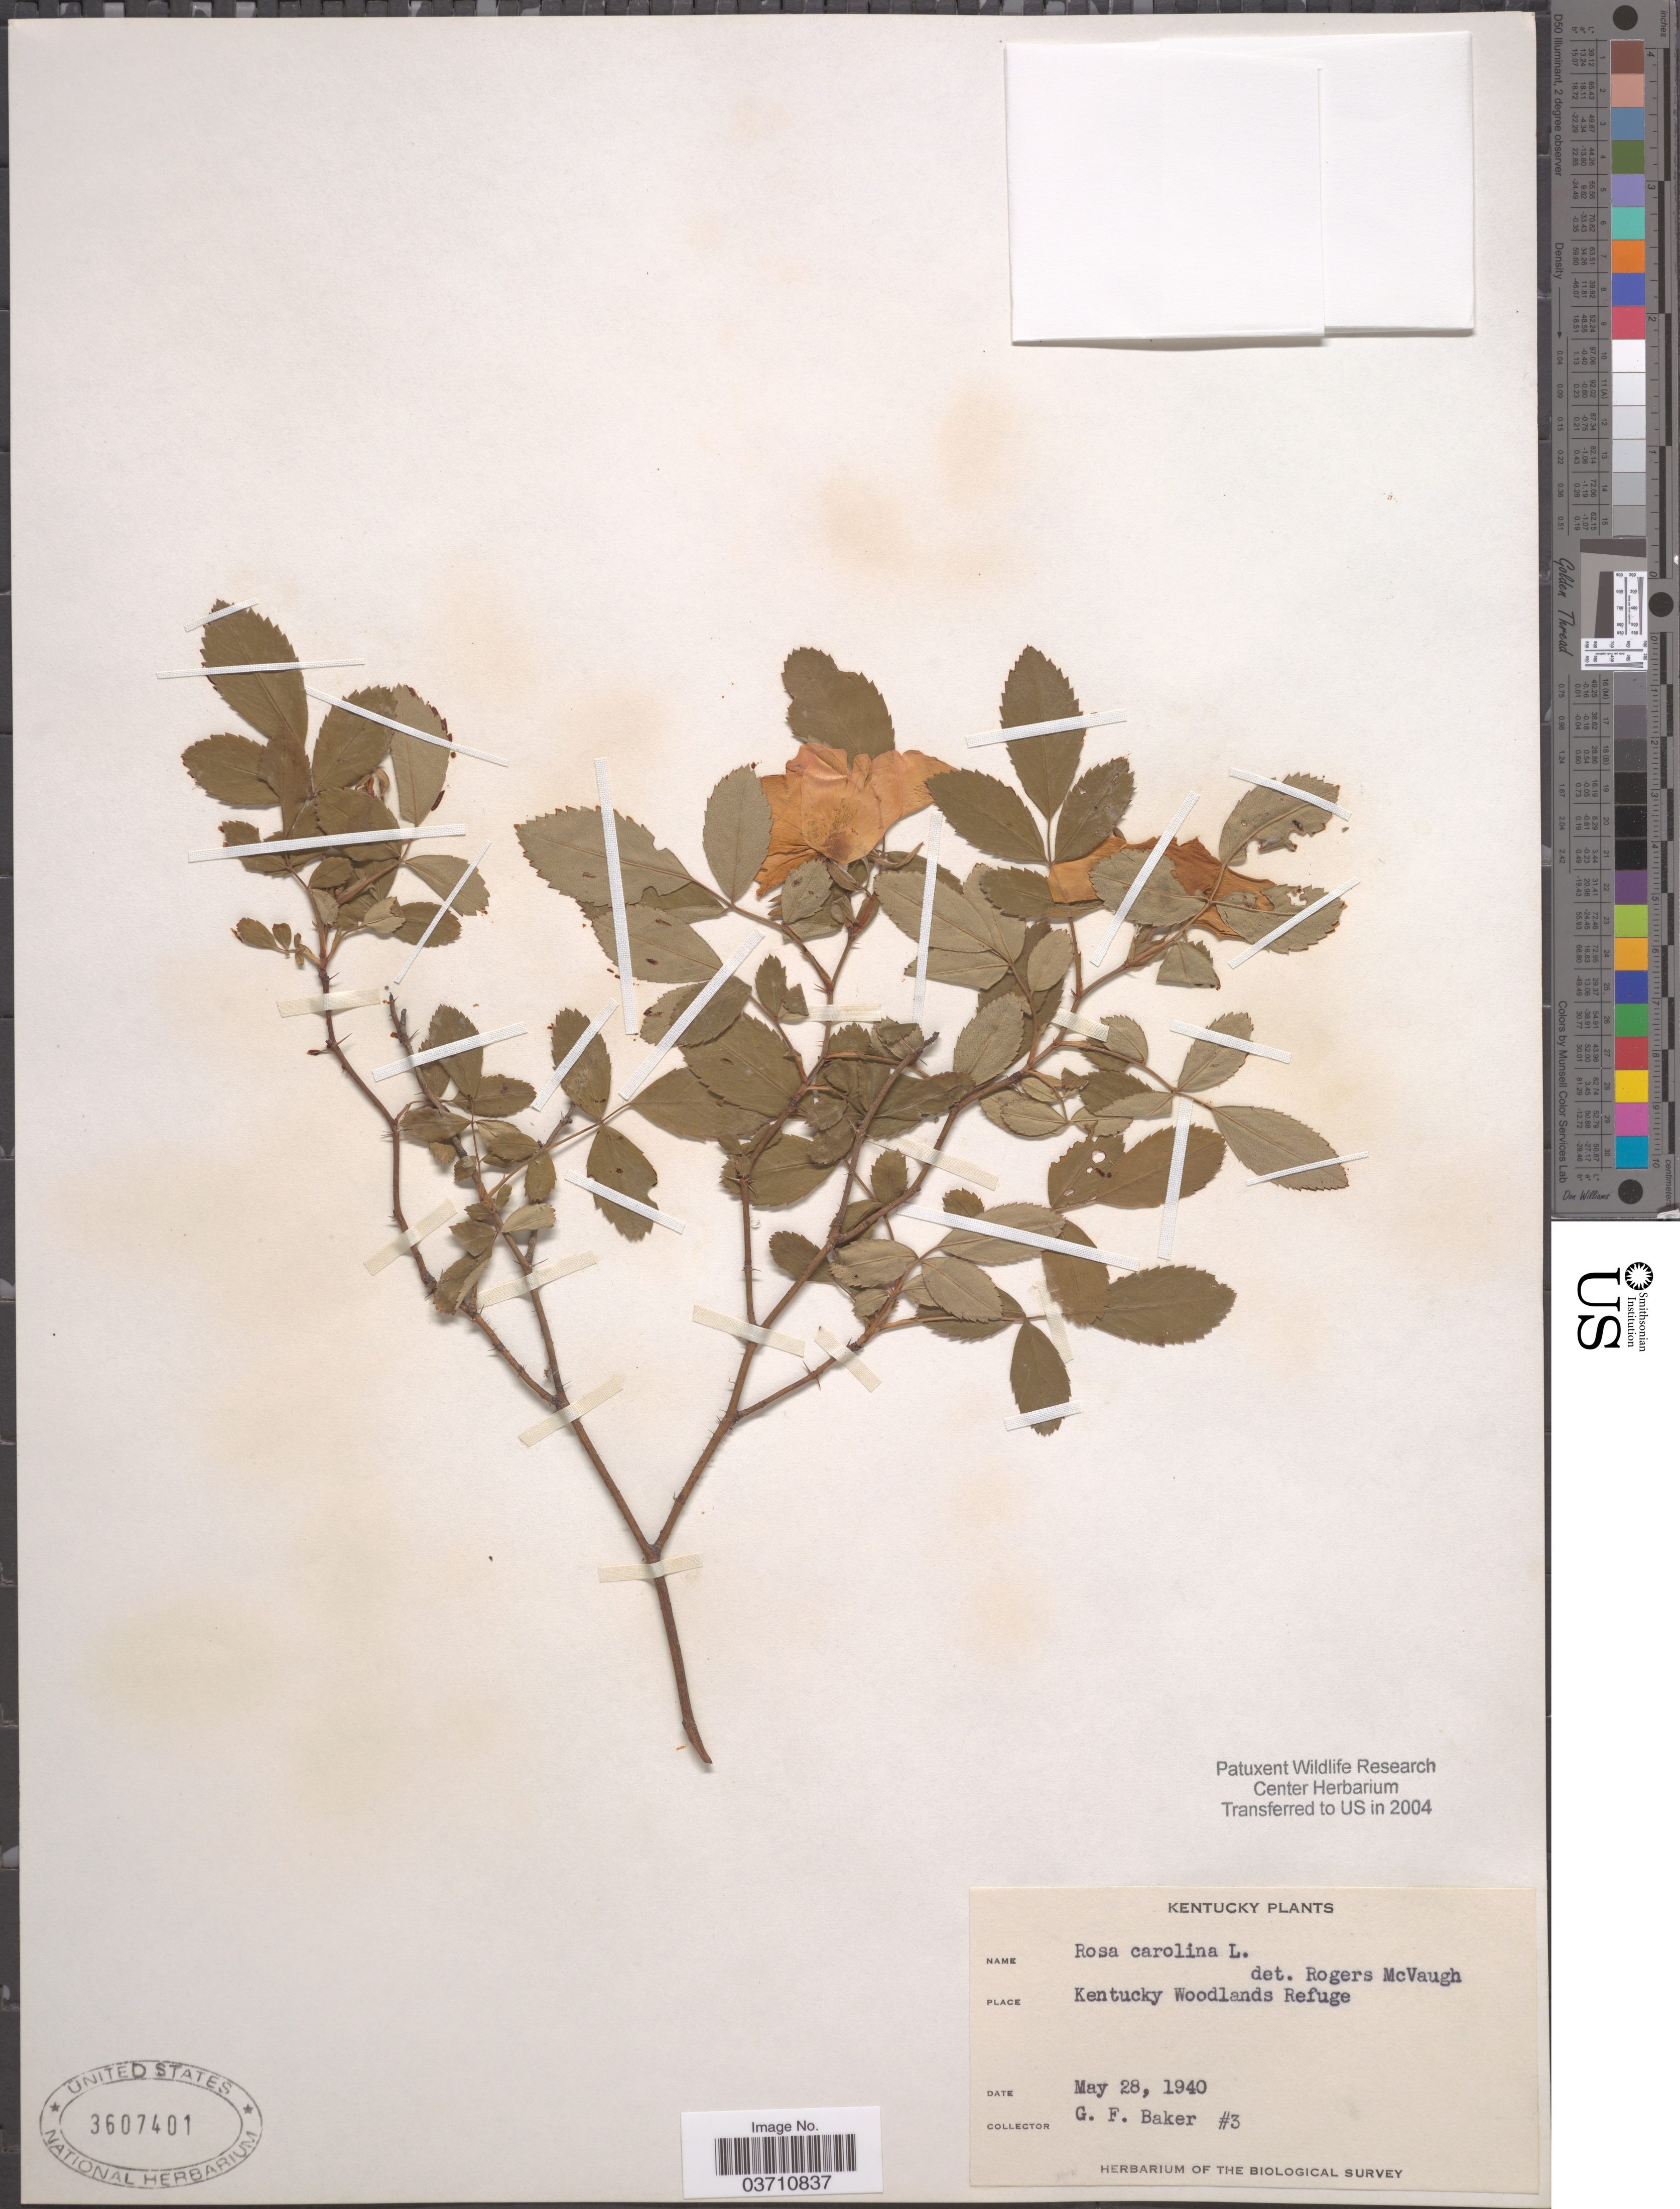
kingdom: Plantae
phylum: Tracheophyta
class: Magnoliopsida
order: Rosales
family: Rosaceae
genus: Rosa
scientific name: Rosa carolina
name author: L.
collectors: G. Baker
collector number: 3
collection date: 1940-05-28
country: United States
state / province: Kentucky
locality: Kentucky woodlands Refuge.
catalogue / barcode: US 3607401